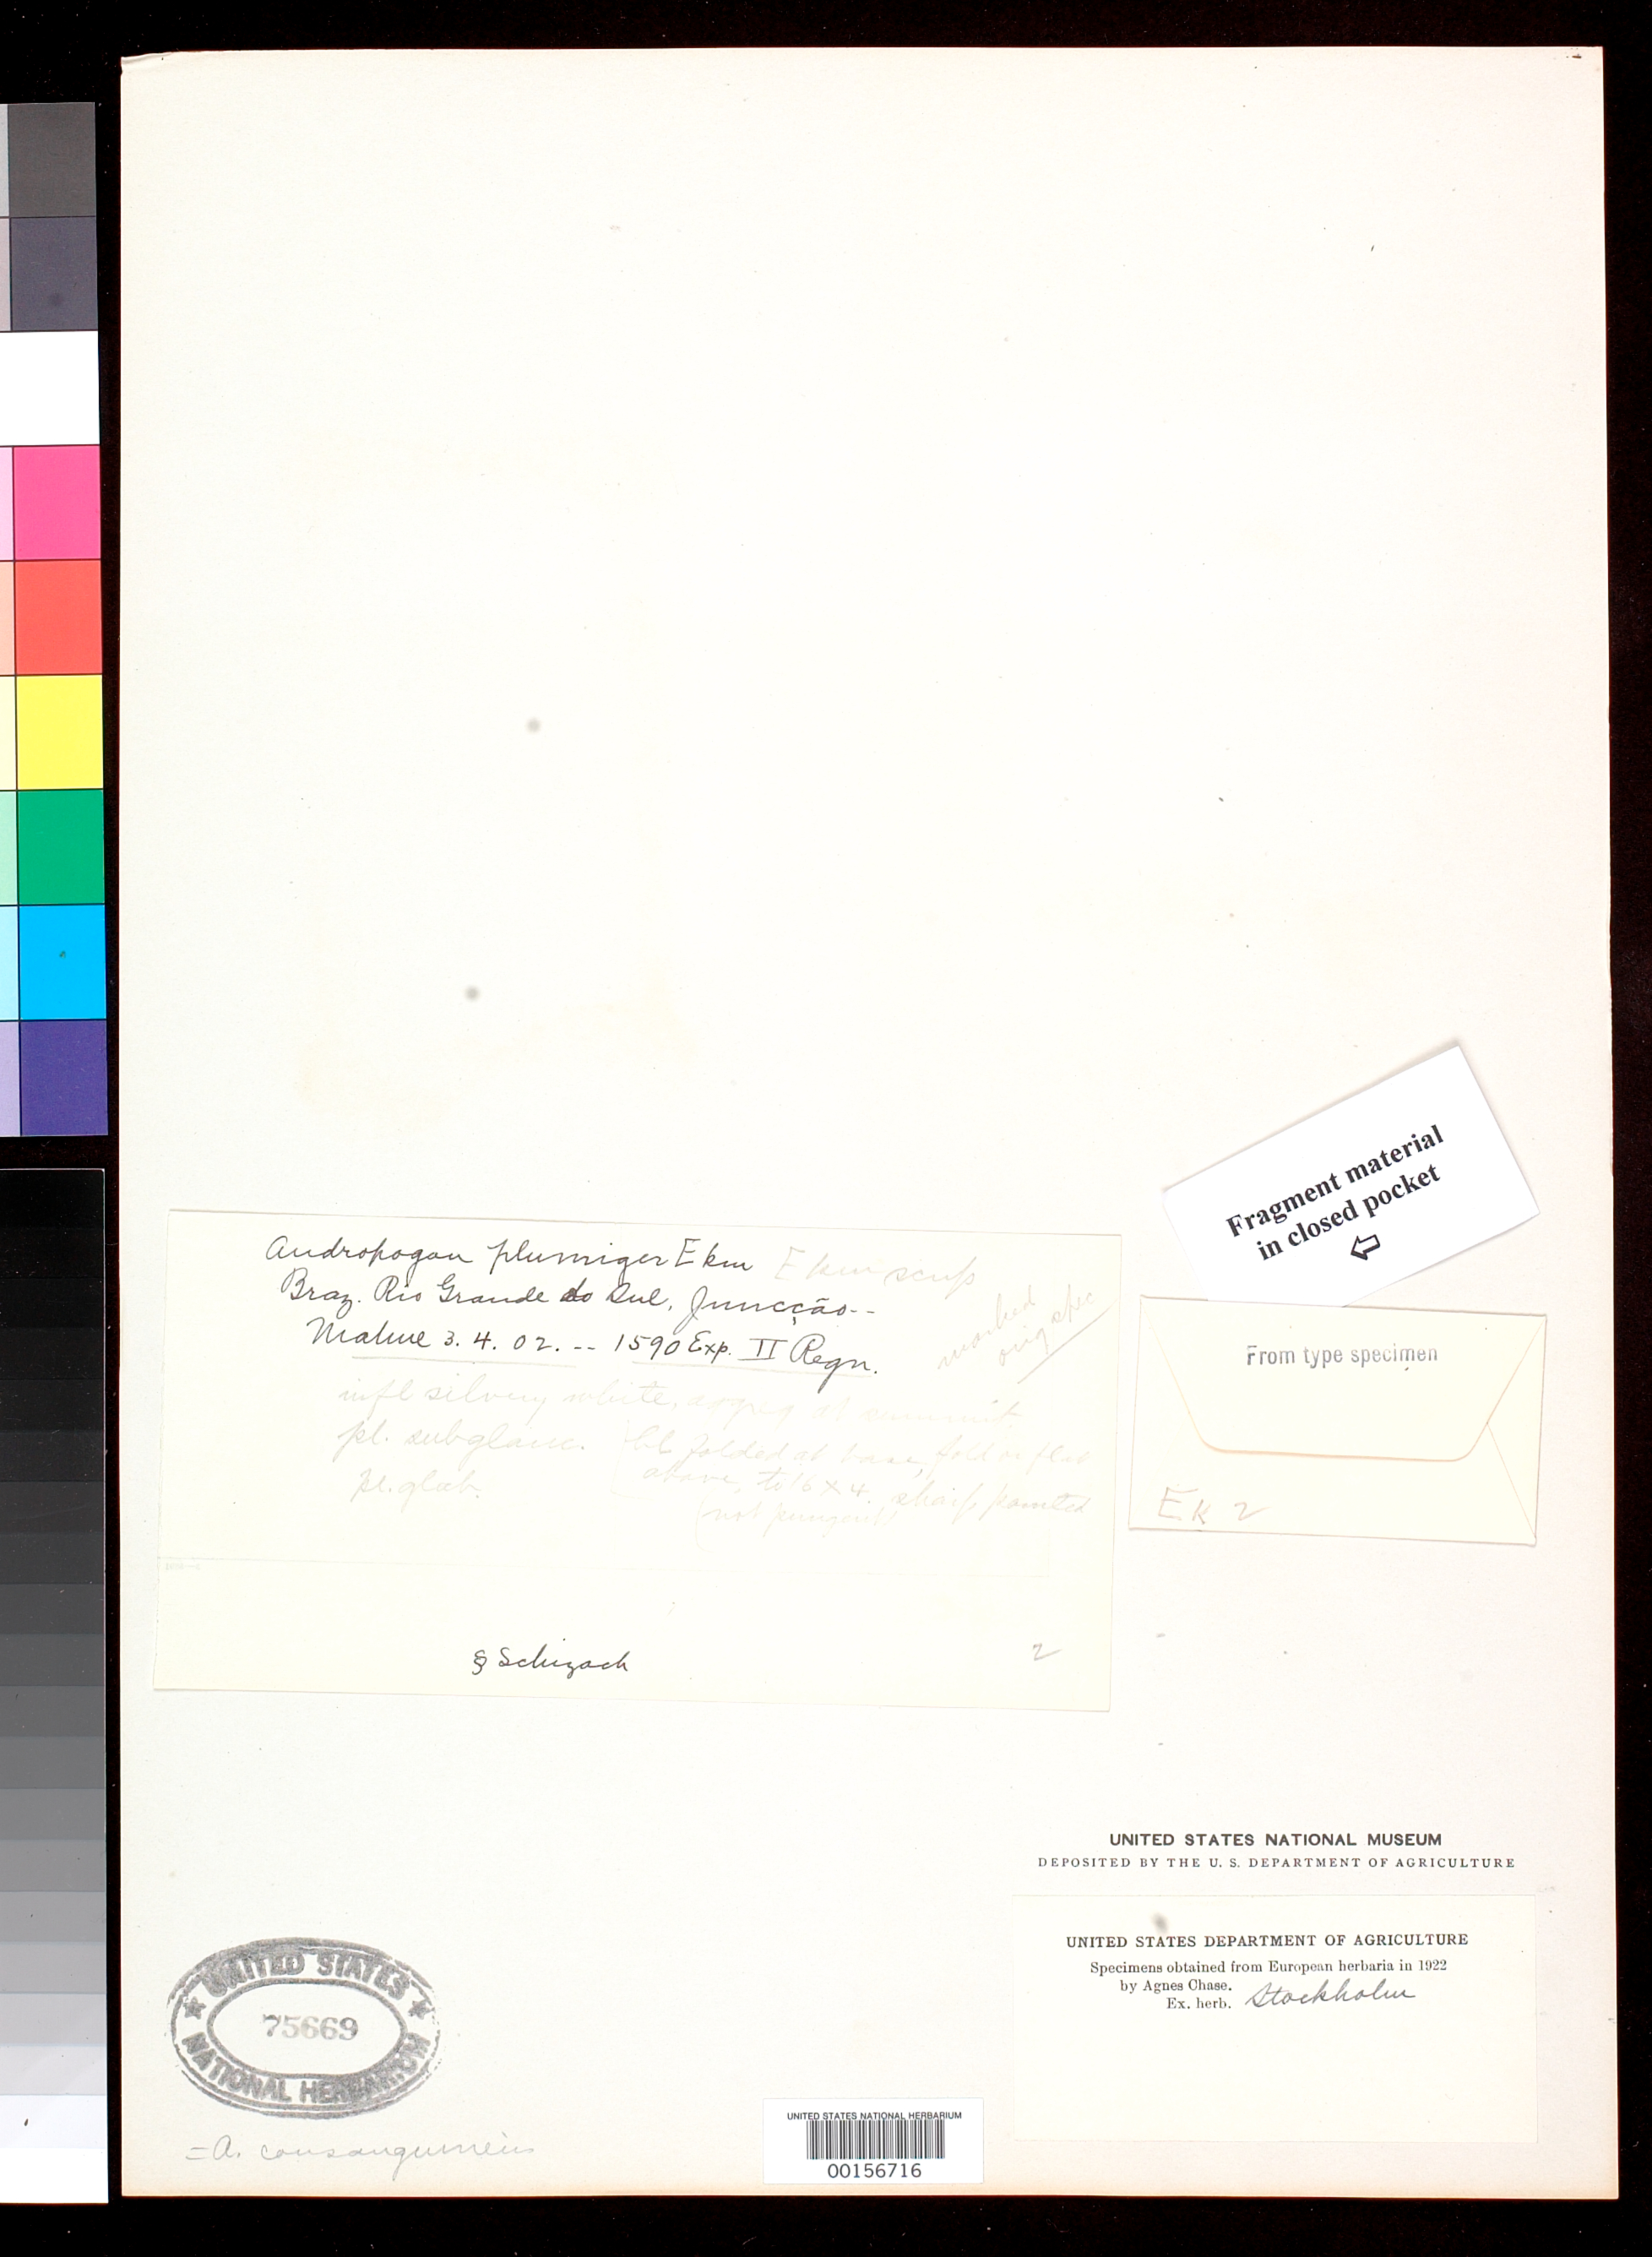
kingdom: Plantae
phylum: Tracheophyta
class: Liliopsida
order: Poales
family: Poaceae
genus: Andropogon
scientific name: Andropogon plumiger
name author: Ekman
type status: Type Fragment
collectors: G. O. A. Malme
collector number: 1590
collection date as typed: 1902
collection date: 1902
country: Brazil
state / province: Rio Grande do Sul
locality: Junccao.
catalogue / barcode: US 75669